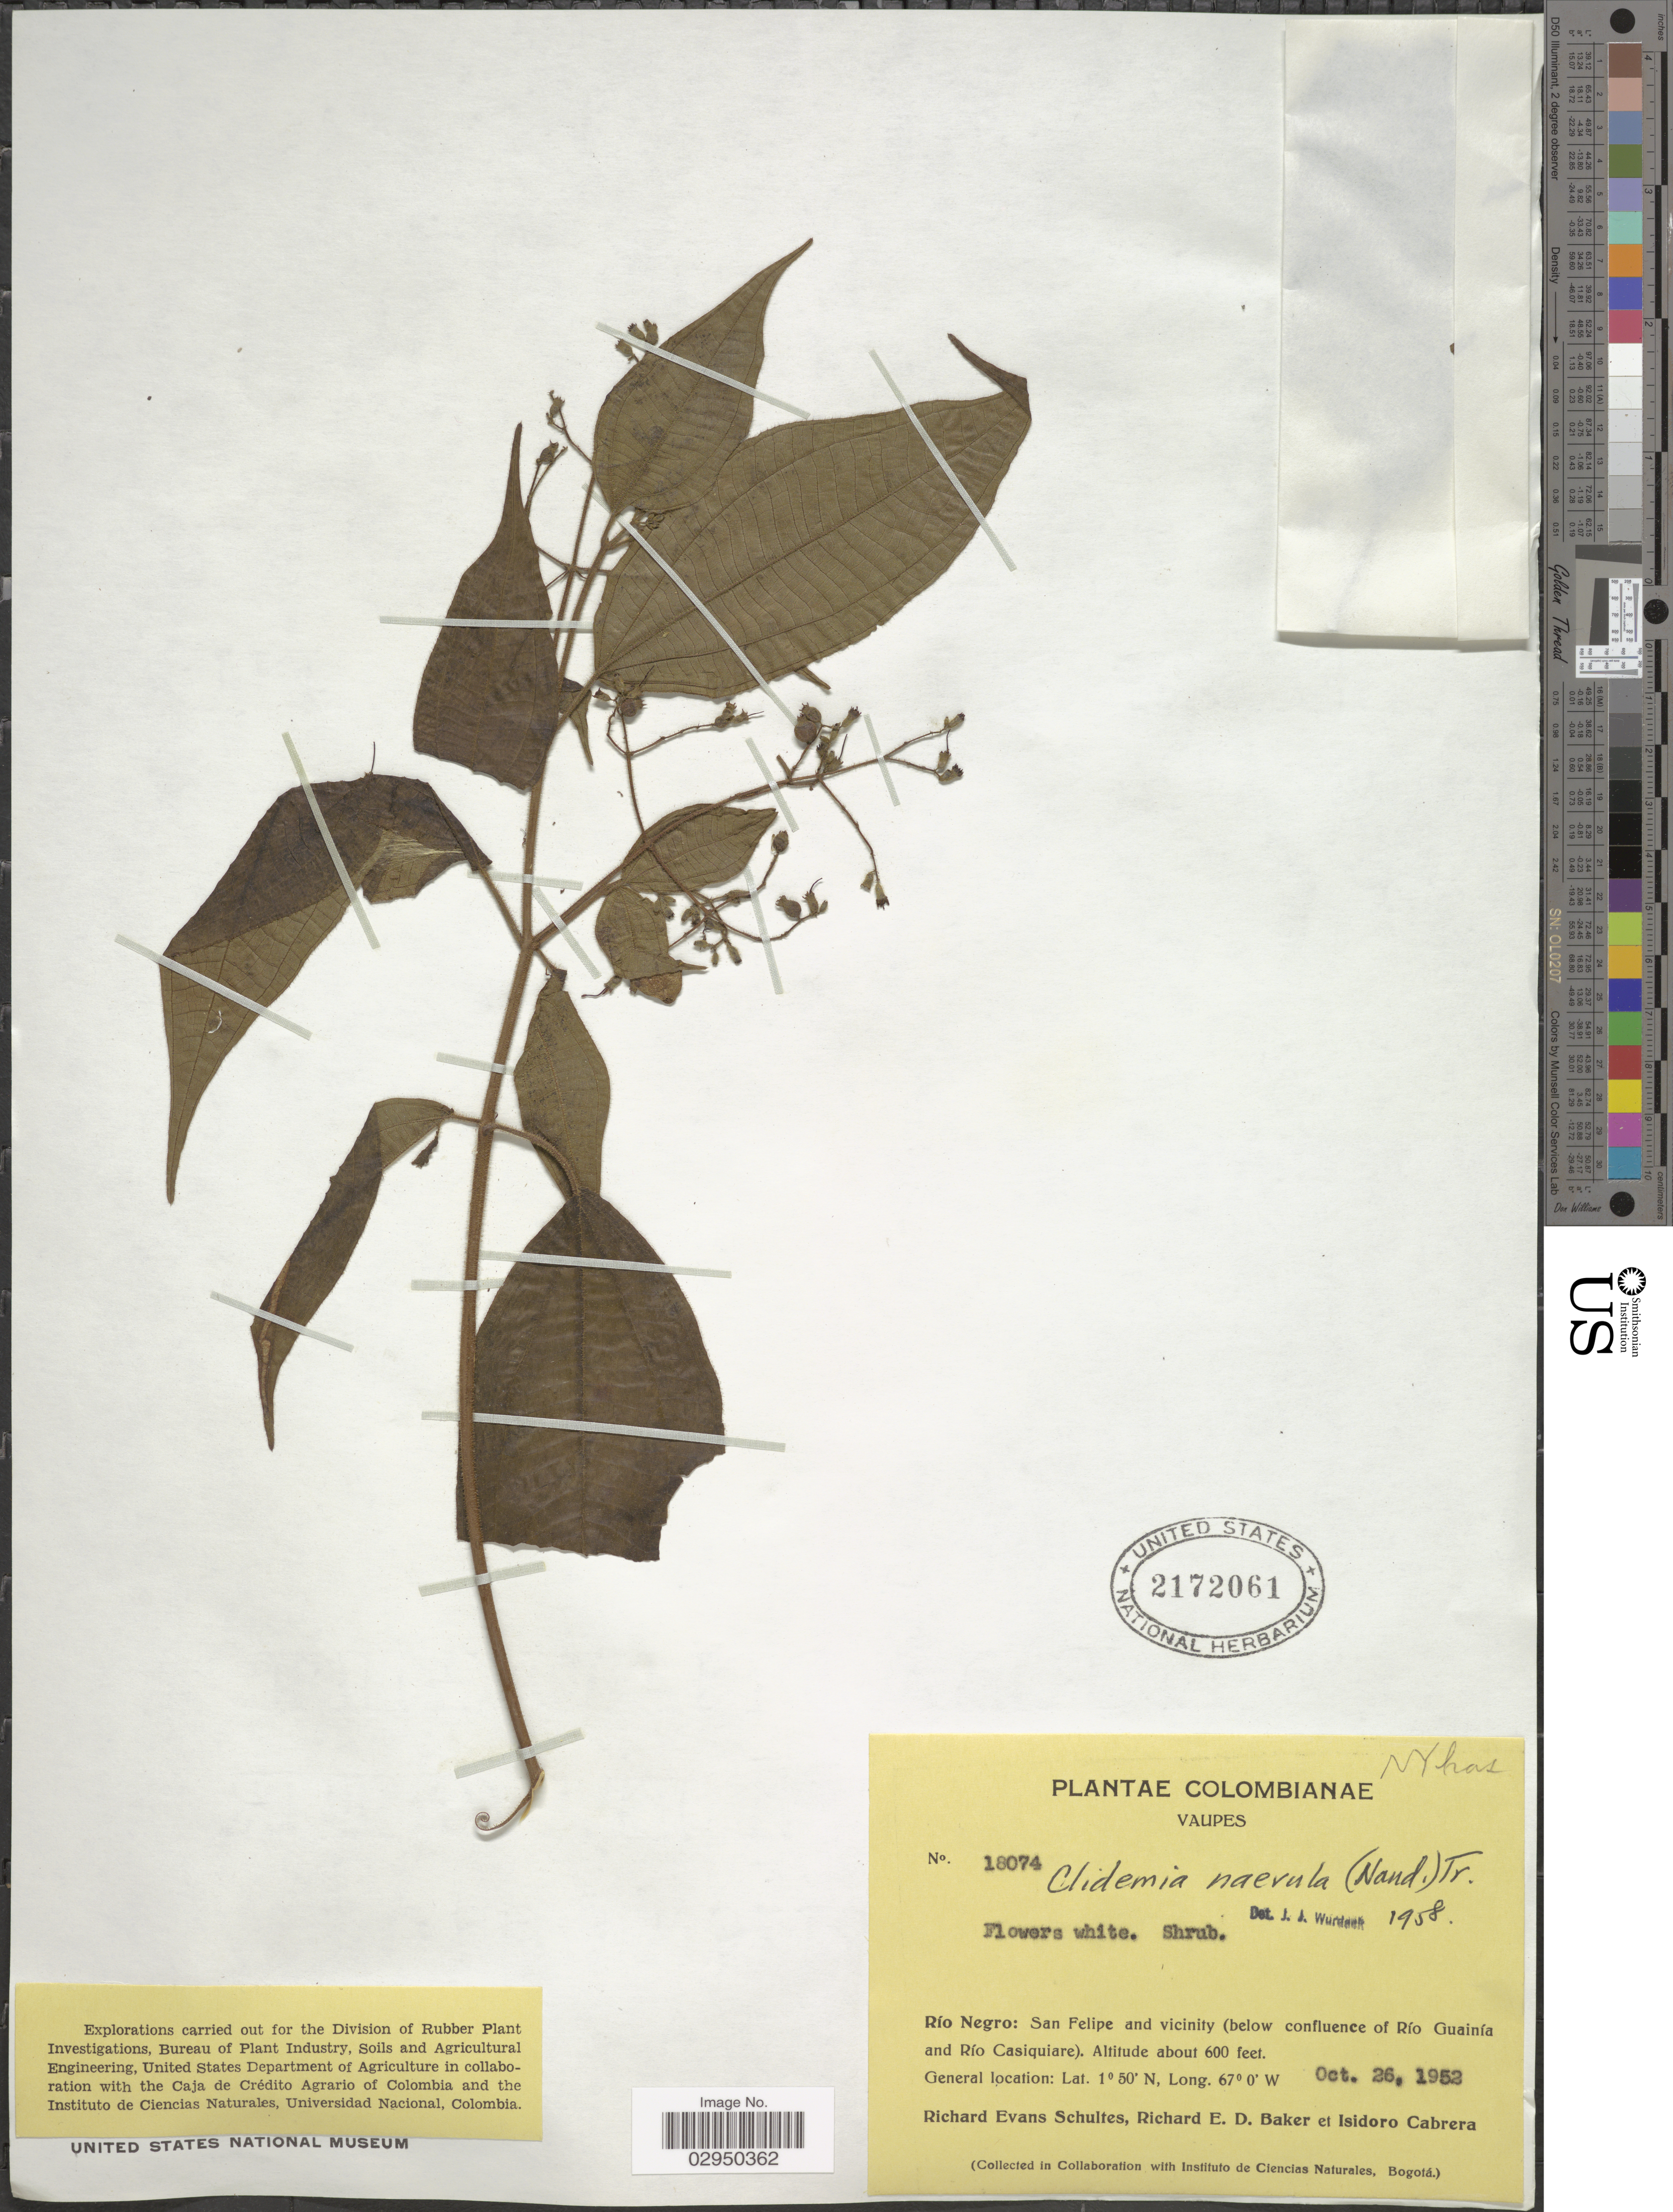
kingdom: Plantae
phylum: Tracheophyta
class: Magnoliopsida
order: Myrtales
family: Melastomataceae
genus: Clidemia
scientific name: Clidemia japurensis var. heterobasis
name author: (DC.) Wurdack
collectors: R. E. Schultes, R. E. D. Baker & I. Cabrera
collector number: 18074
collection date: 1952-10-26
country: Colombia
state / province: Vaupés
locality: Río Negro: San Felipe and vicinity (below confluence of Río Guainía and Río Casiquiare).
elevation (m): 183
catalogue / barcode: US 2172061